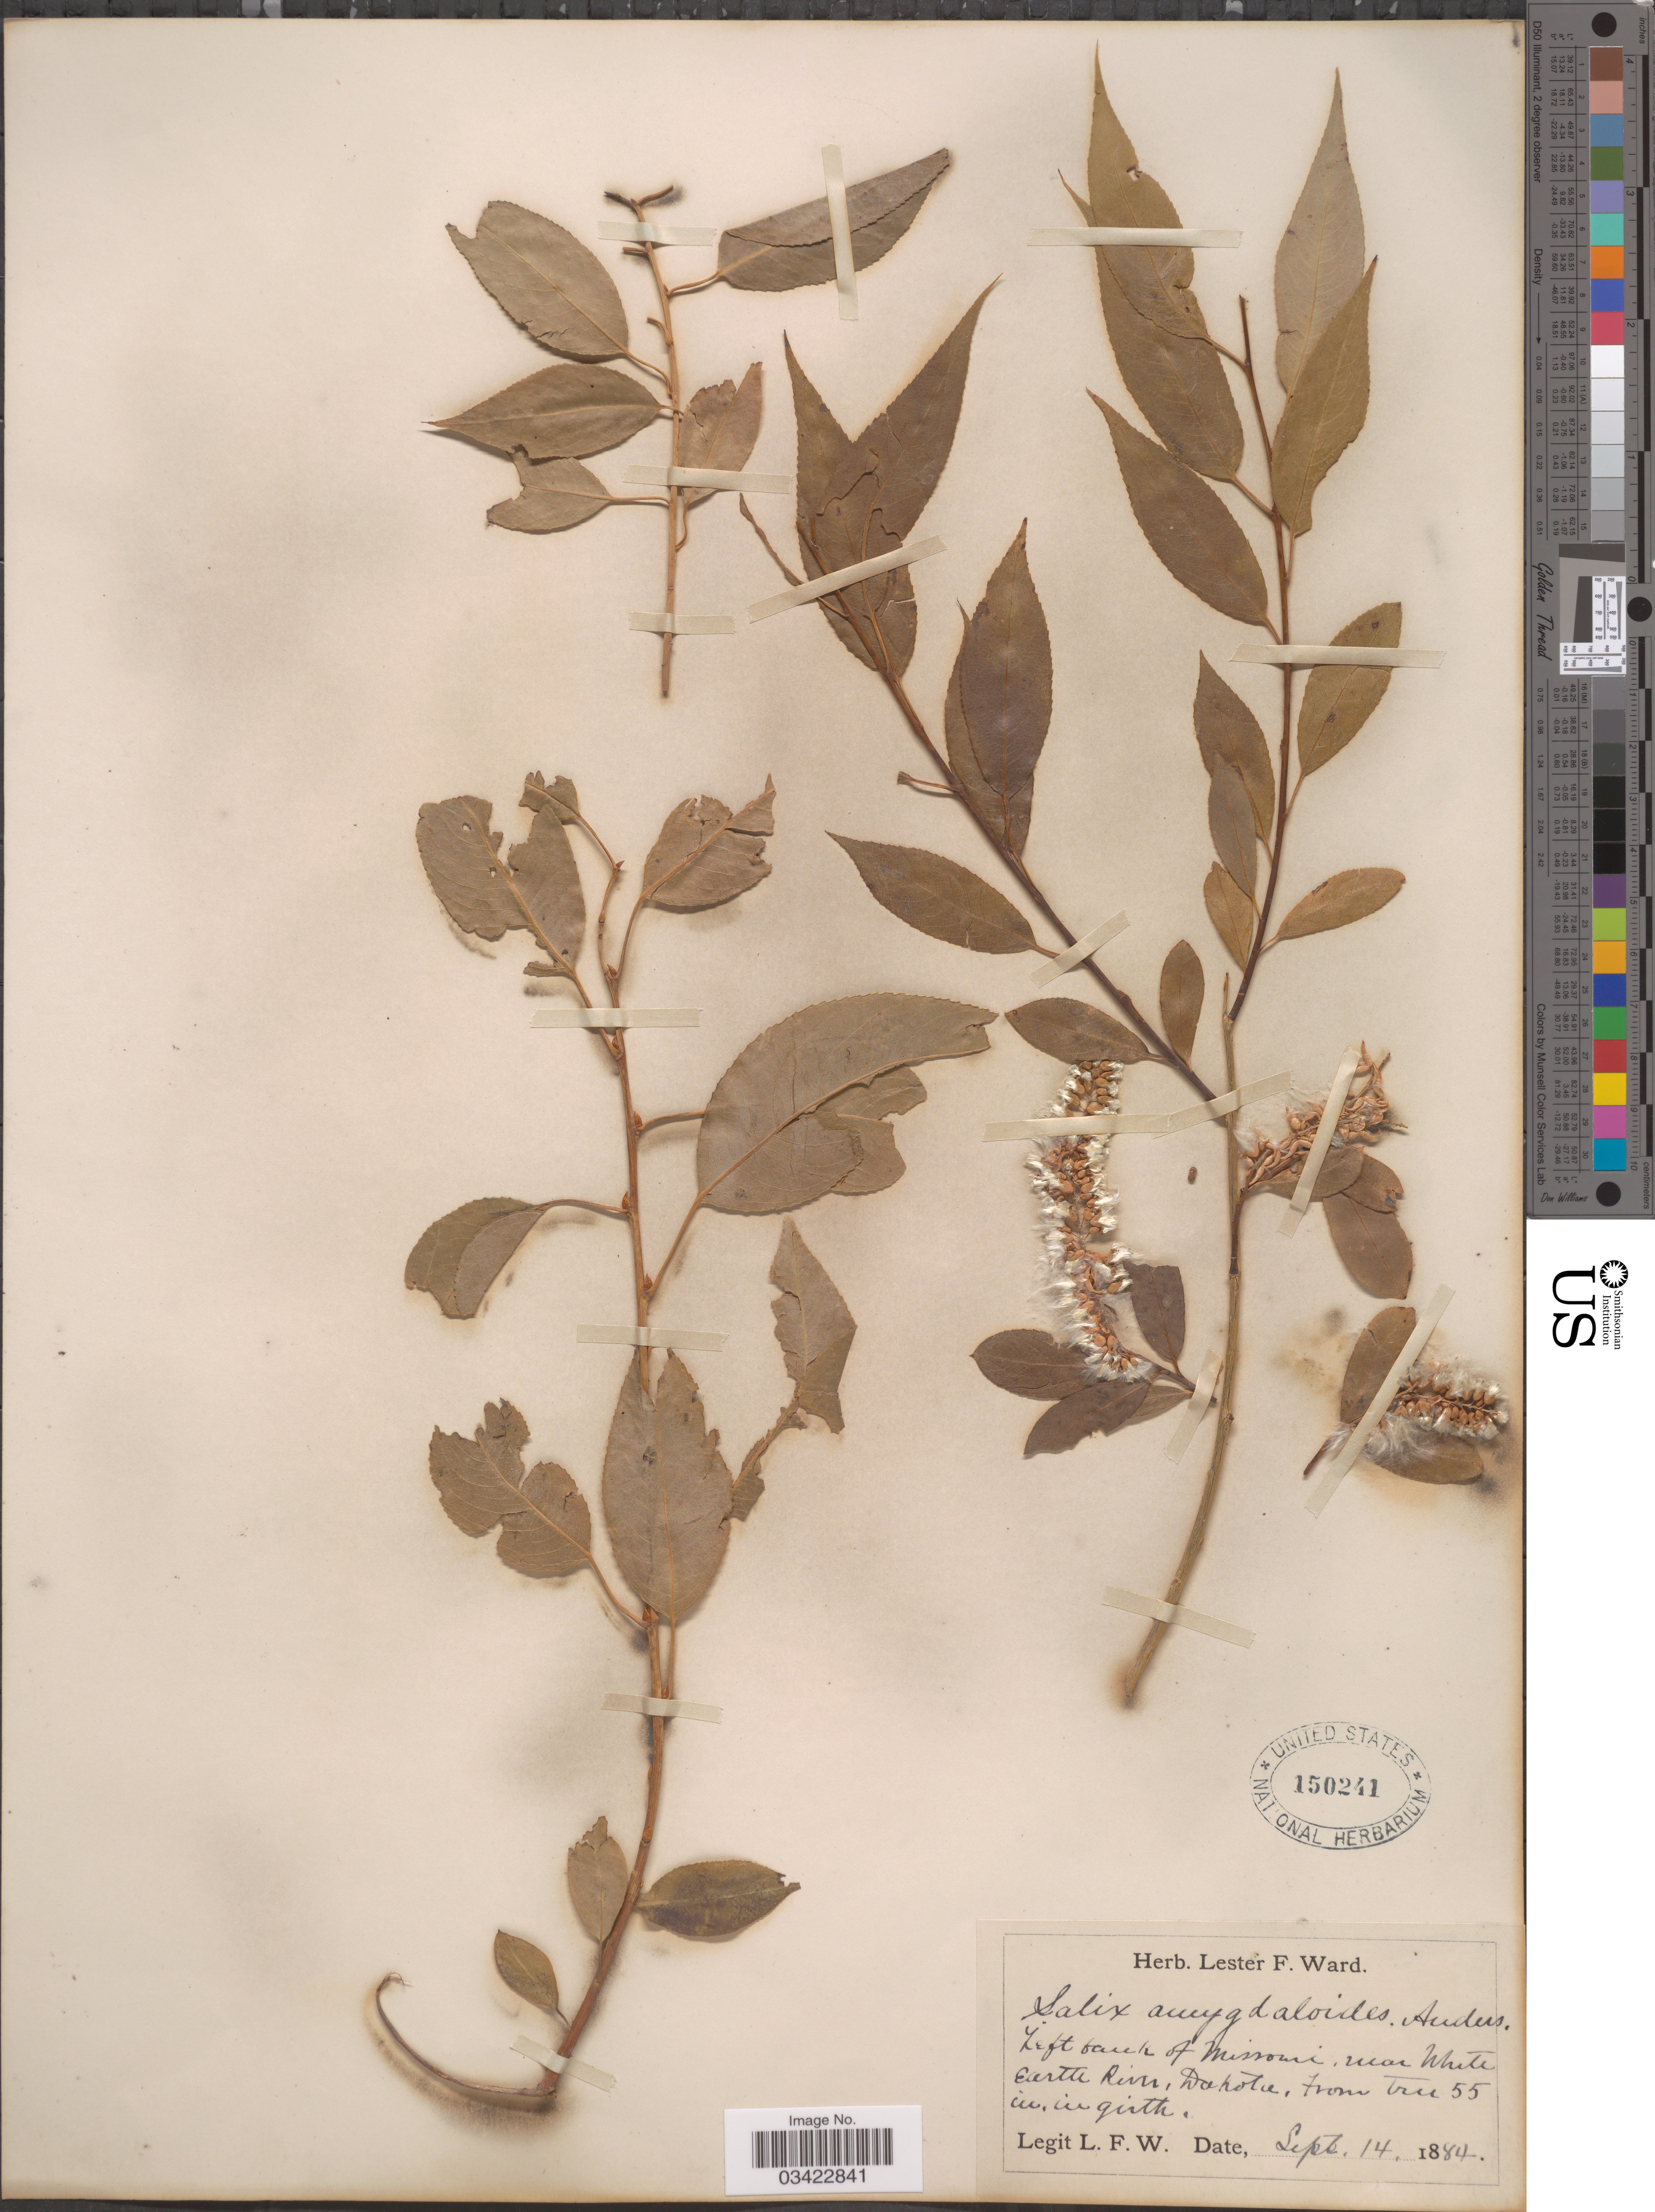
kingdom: Plantae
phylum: Tracheophyta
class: Magnoliopsida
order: Malpighiales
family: Salicaceae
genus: Salix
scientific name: Salix amygdaloides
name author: Andersson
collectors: L. F. Ward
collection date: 1884-09-14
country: United States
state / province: Missouri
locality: Left bank of Missouri, near White Earth River, Dakota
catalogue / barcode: US 150241